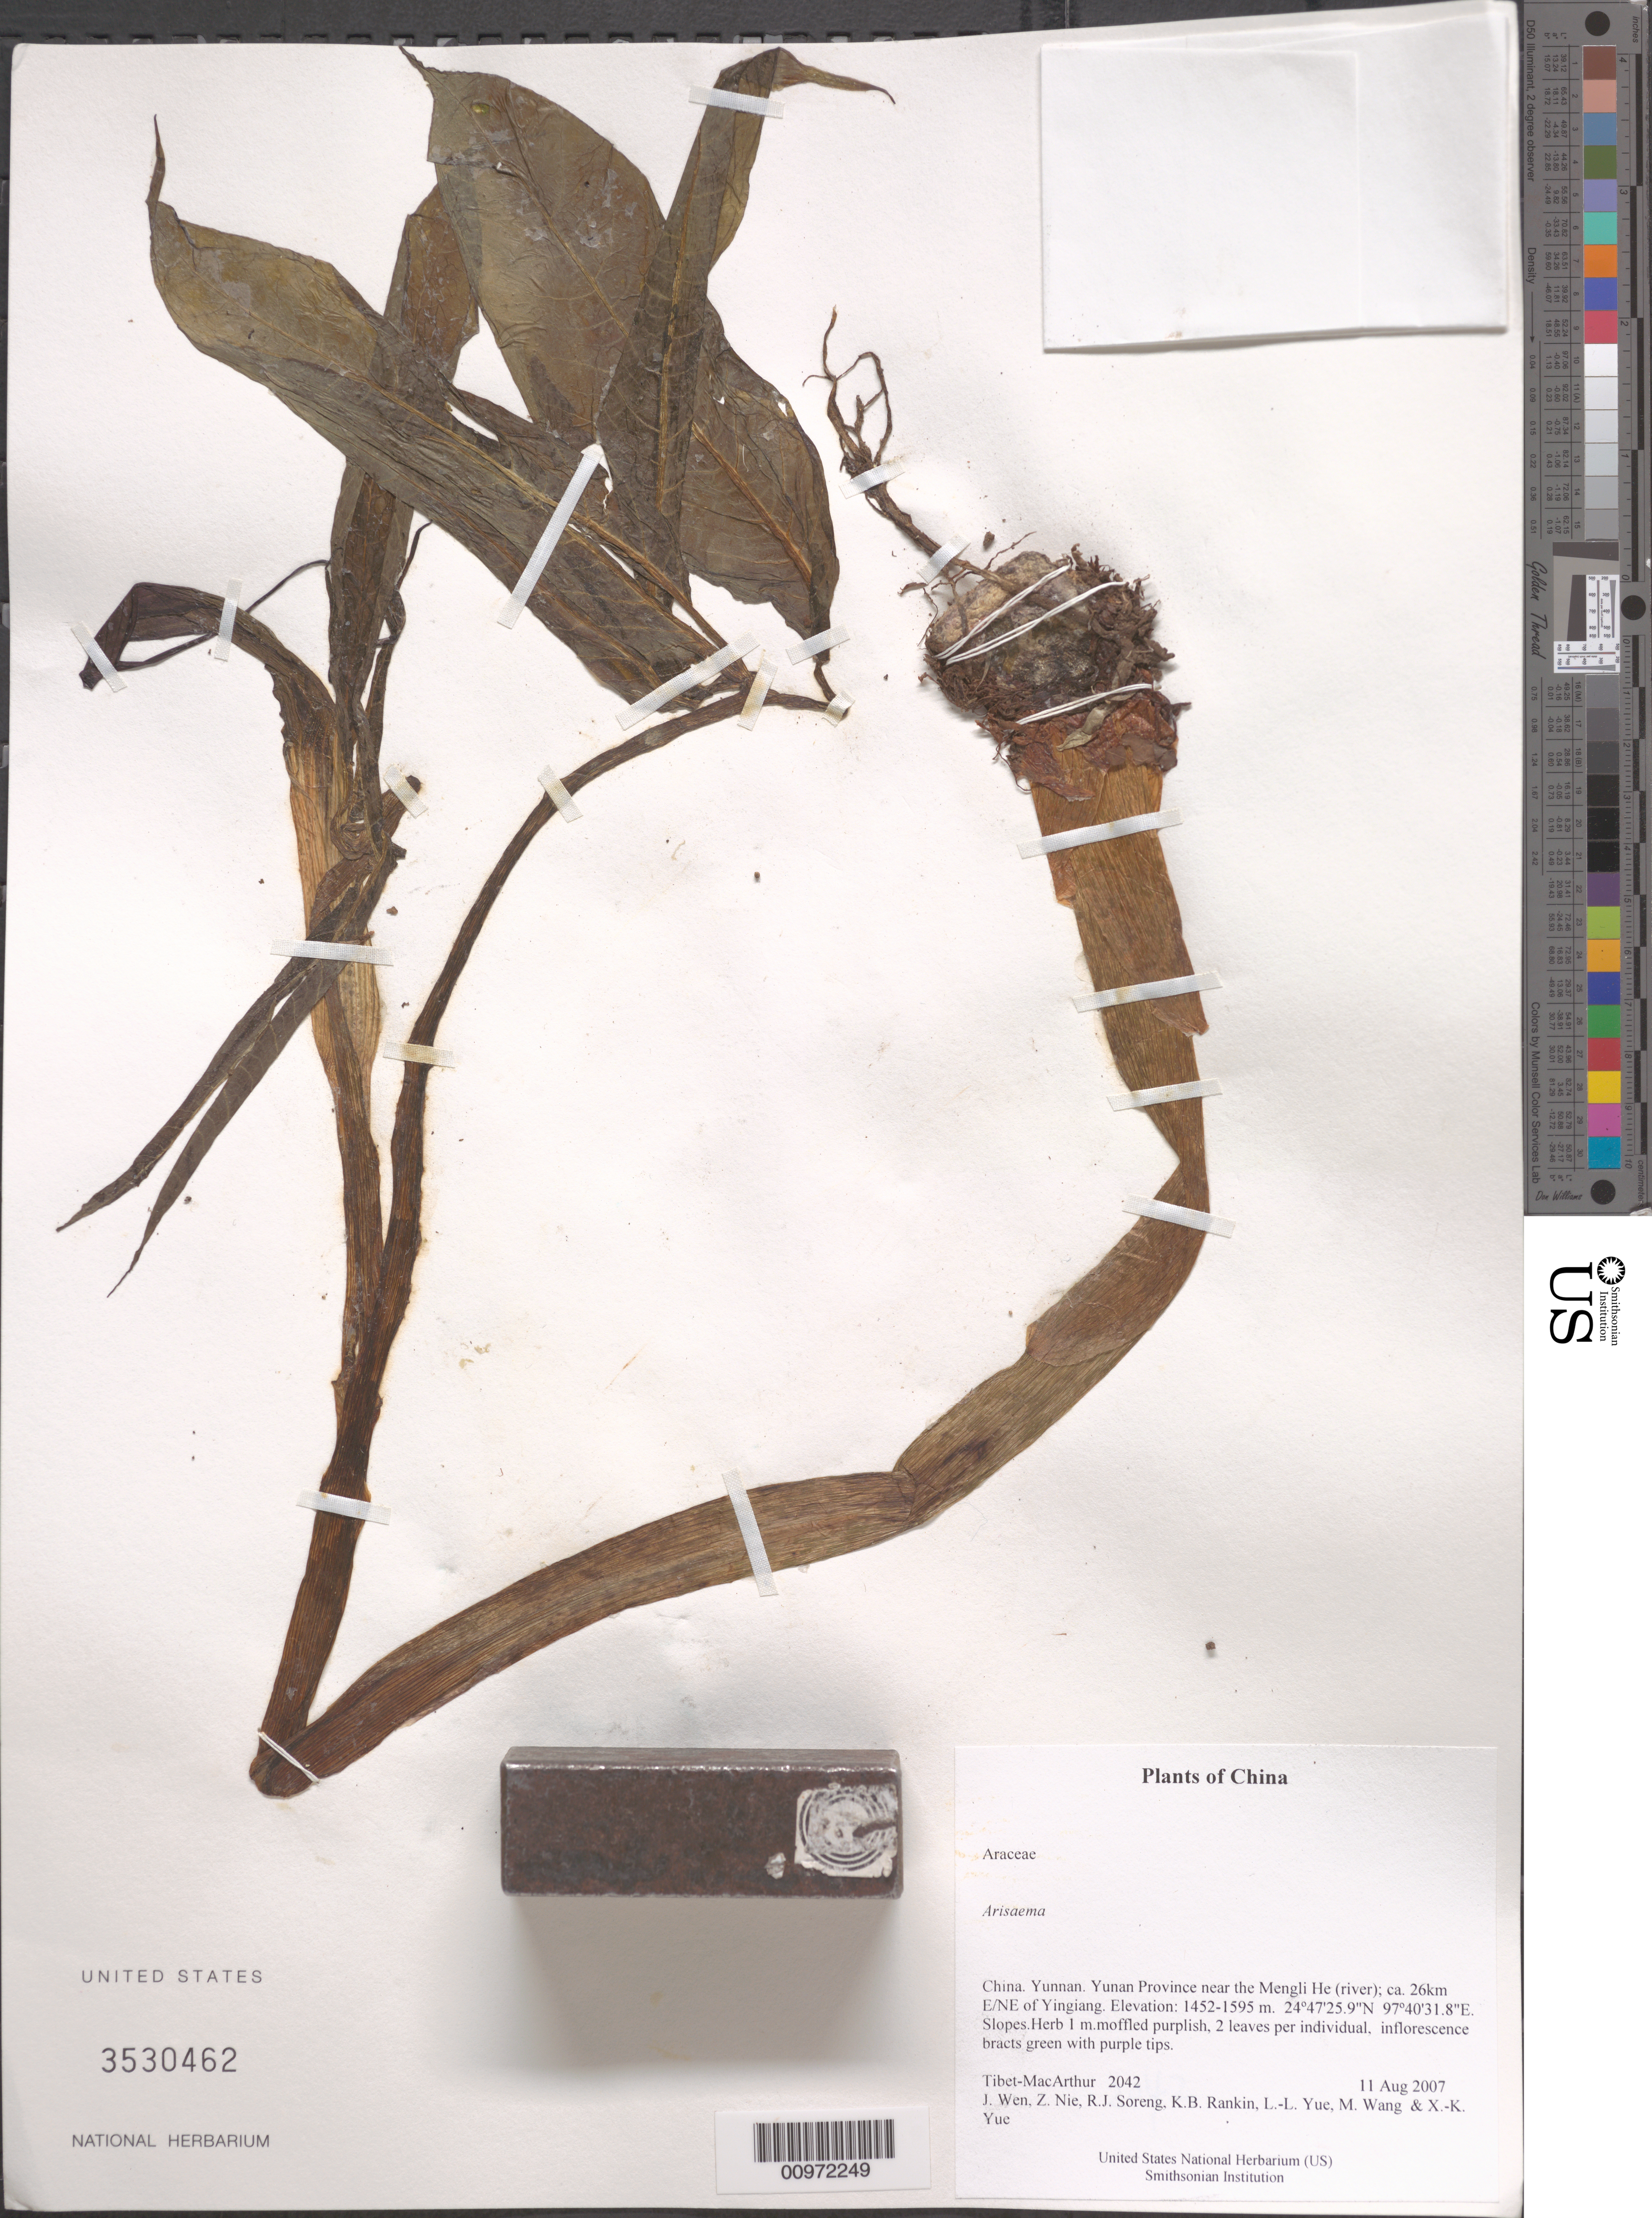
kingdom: Plantae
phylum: Tracheophyta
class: Liliopsida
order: Alismatales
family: Araceae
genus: Arisaema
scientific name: Arisaema decipiens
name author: Schott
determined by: Ma, Zheng Xu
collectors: Tibet-MacArthur, J. Wen, Z. Nie, R. J. Soreng, K. Rankin, L. Yue, M. Wang & X. Yue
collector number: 2042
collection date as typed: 11 Aug 2007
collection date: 2007-08-11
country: China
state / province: Yunnan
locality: Yunan Province near the Mengli He (river); ca. 26km E/NE of Yingiang.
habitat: Slopes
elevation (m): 1452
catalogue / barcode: US 3530462